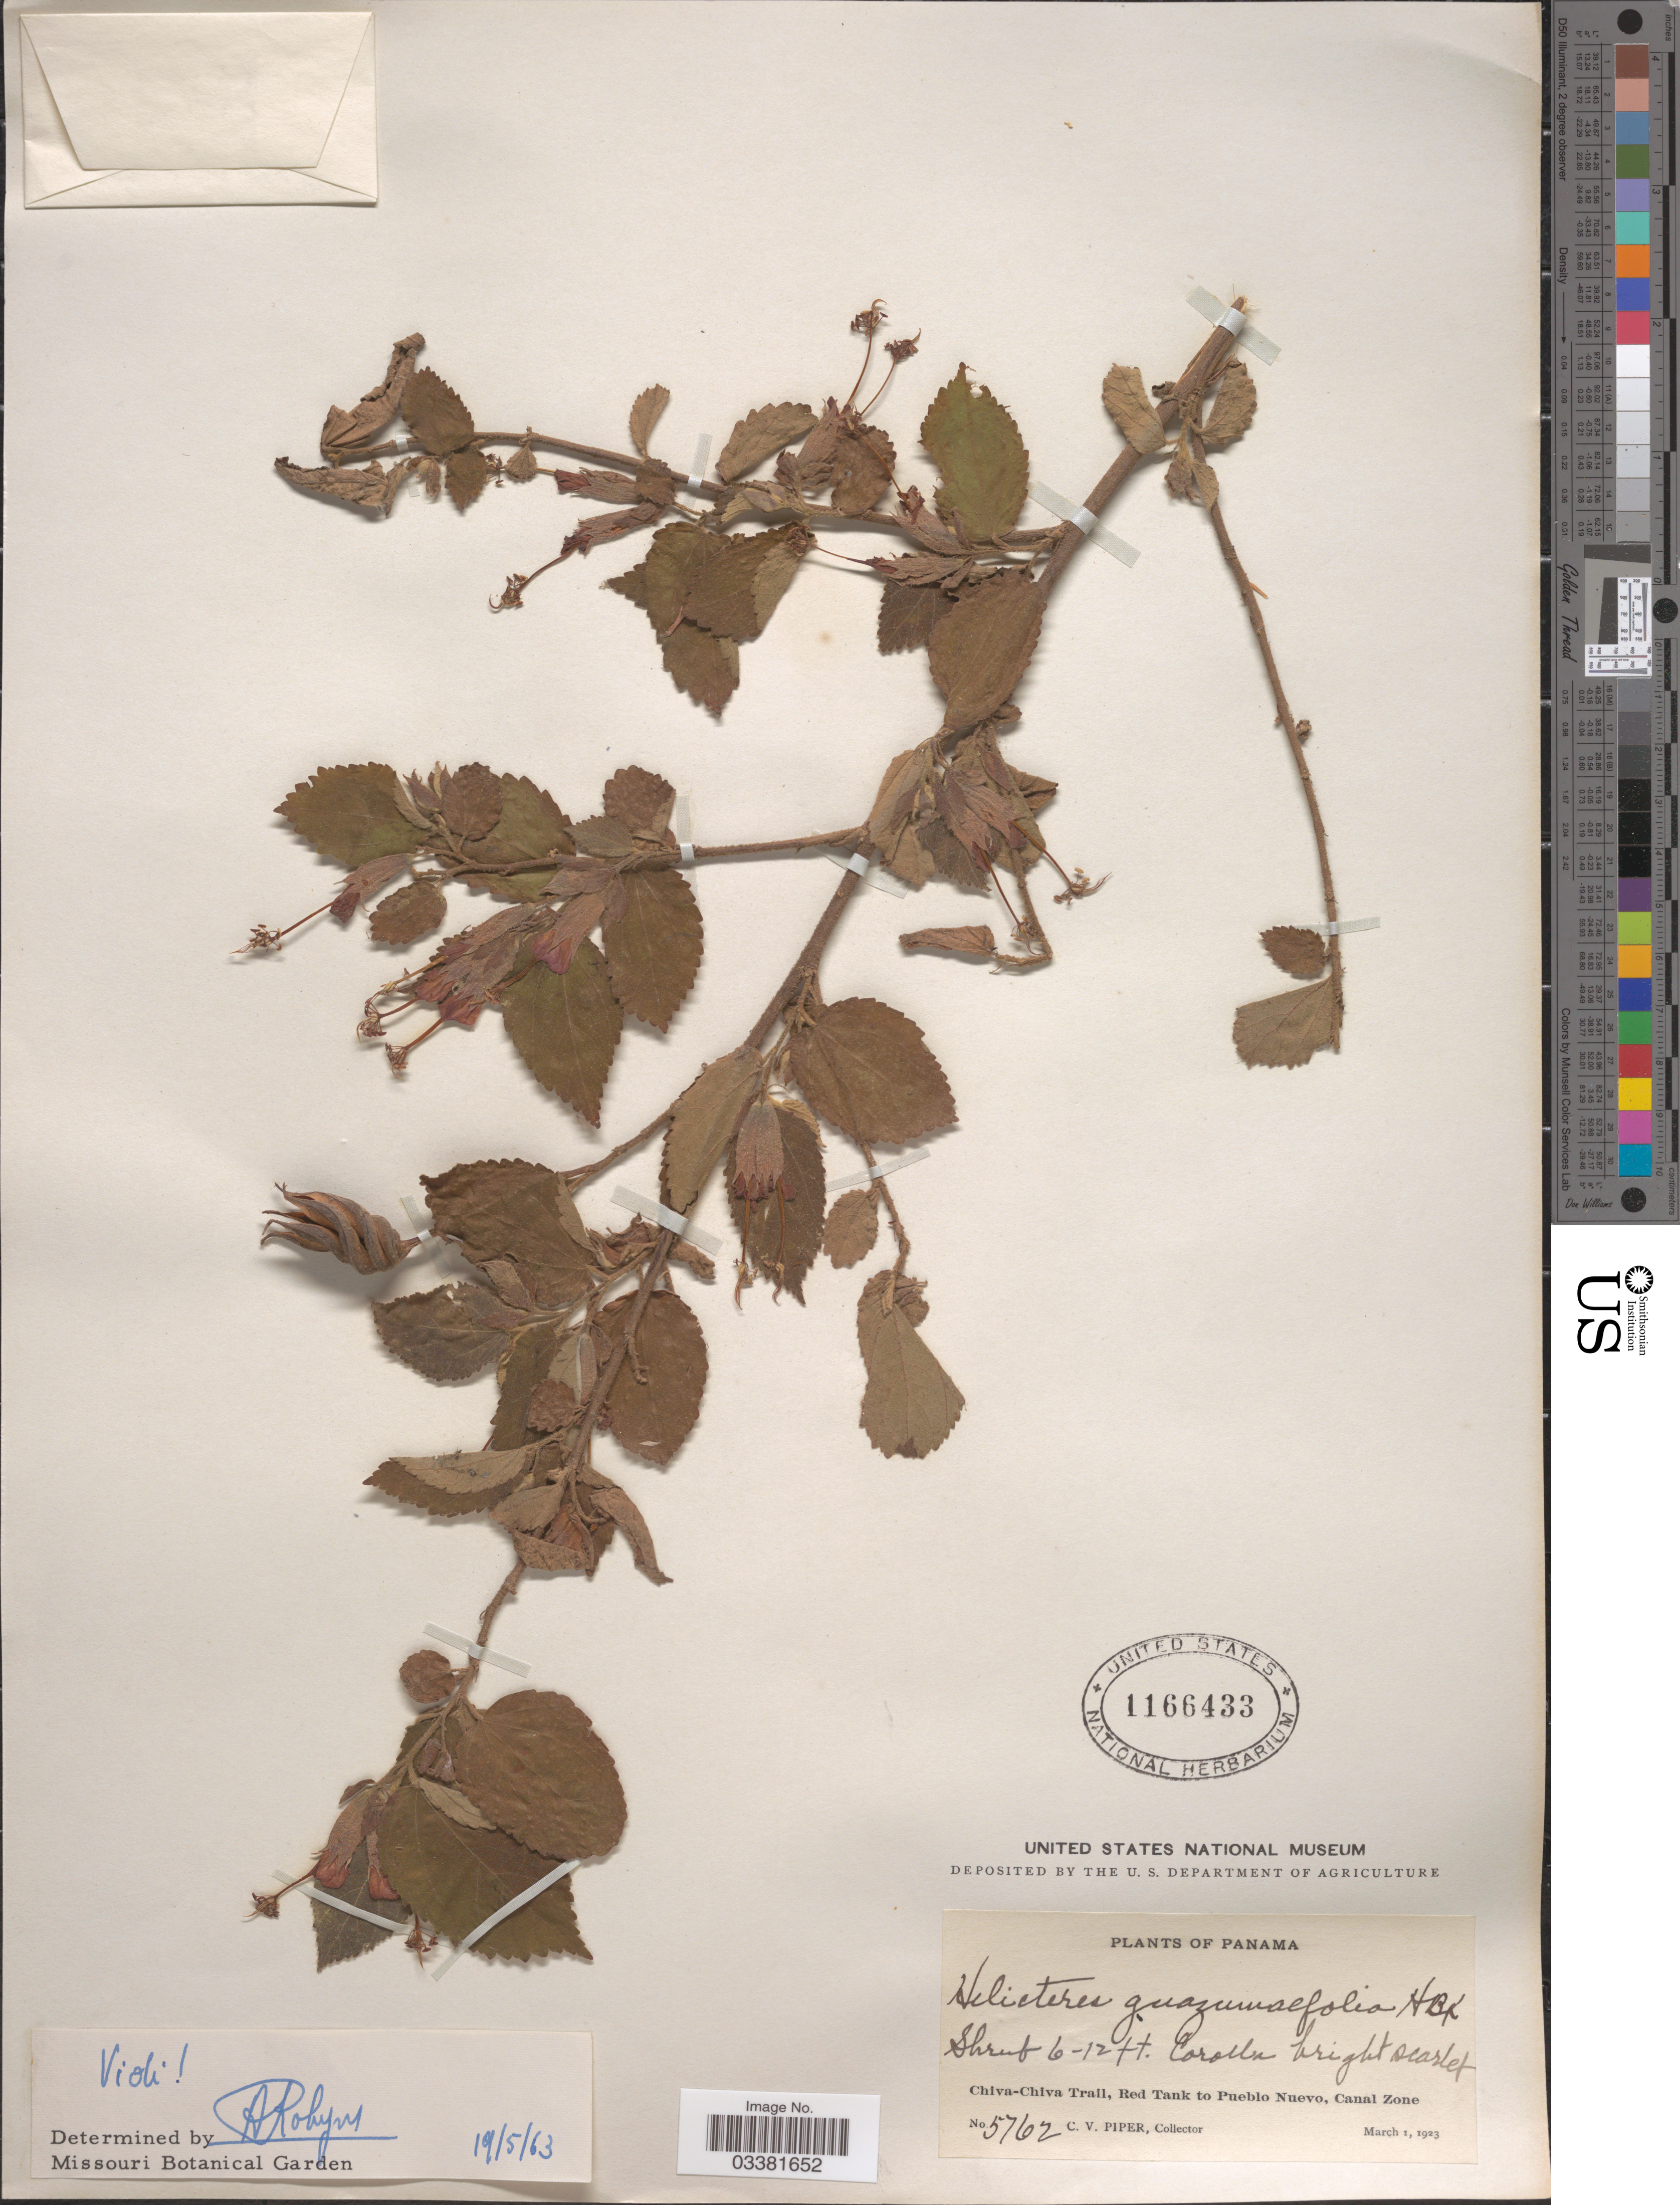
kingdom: Plantae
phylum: Tracheophyta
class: Magnoliopsida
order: Malvales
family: Malvaceae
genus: Helicteres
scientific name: Helicteres guazumifolia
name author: Kunth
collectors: C. V. Piper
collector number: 5762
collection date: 1923-03-01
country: Panama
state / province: Panamá / Panamá Oeste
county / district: Canal Zone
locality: Chiva-Chiva Trail, Red Tank to Pueblo Nuevo.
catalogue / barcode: US 1166433